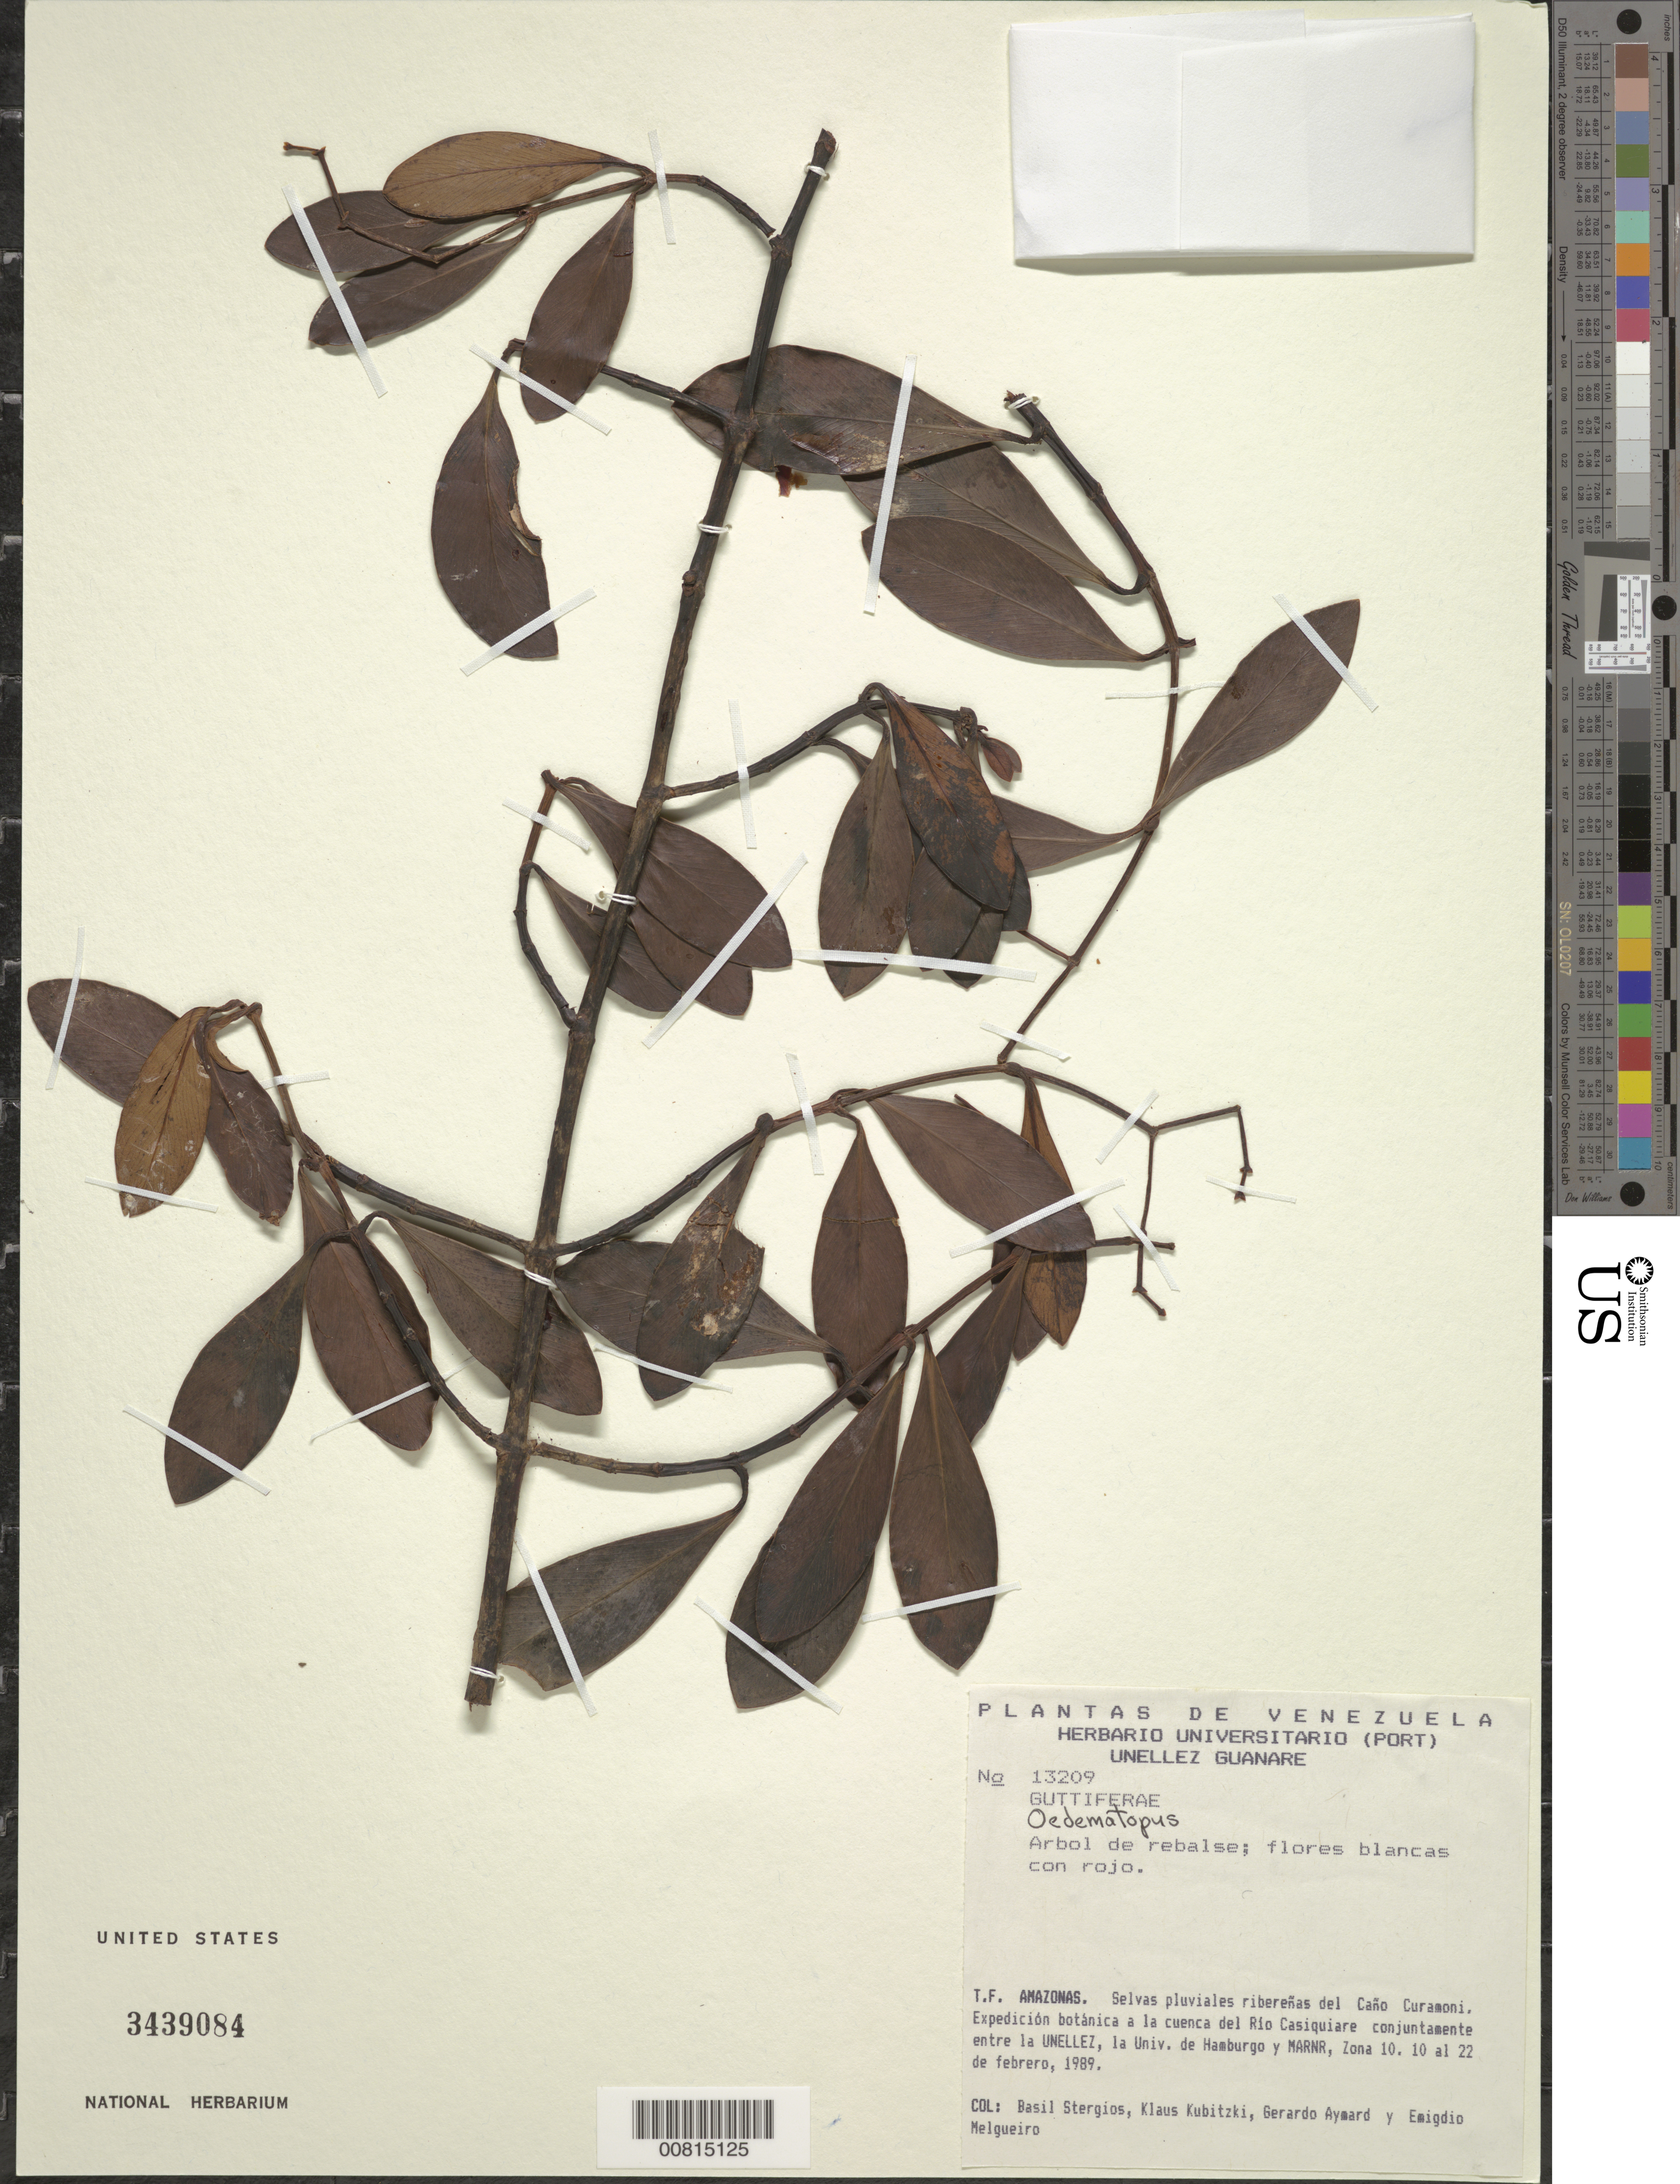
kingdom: Plantae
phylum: Tracheophyta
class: Magnoliopsida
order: Malpighiales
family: Clusiaceae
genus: Clusia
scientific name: Clusia octandra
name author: (Poepp.) Pipoly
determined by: Pipoly, J. J.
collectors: B. G. Stergios, K. Kubitzki, G. A. Aymard & E. Melgueiro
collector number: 13209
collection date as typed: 10-Feb-89 to 22-Feb-89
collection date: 1989-02-10/1989-02-22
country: Venezuela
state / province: Amazonas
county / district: Río Negro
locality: Caño Curamoni, cuenca del río Casiquiare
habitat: Selvas pluviales riberenas del cano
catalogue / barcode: US 3439084